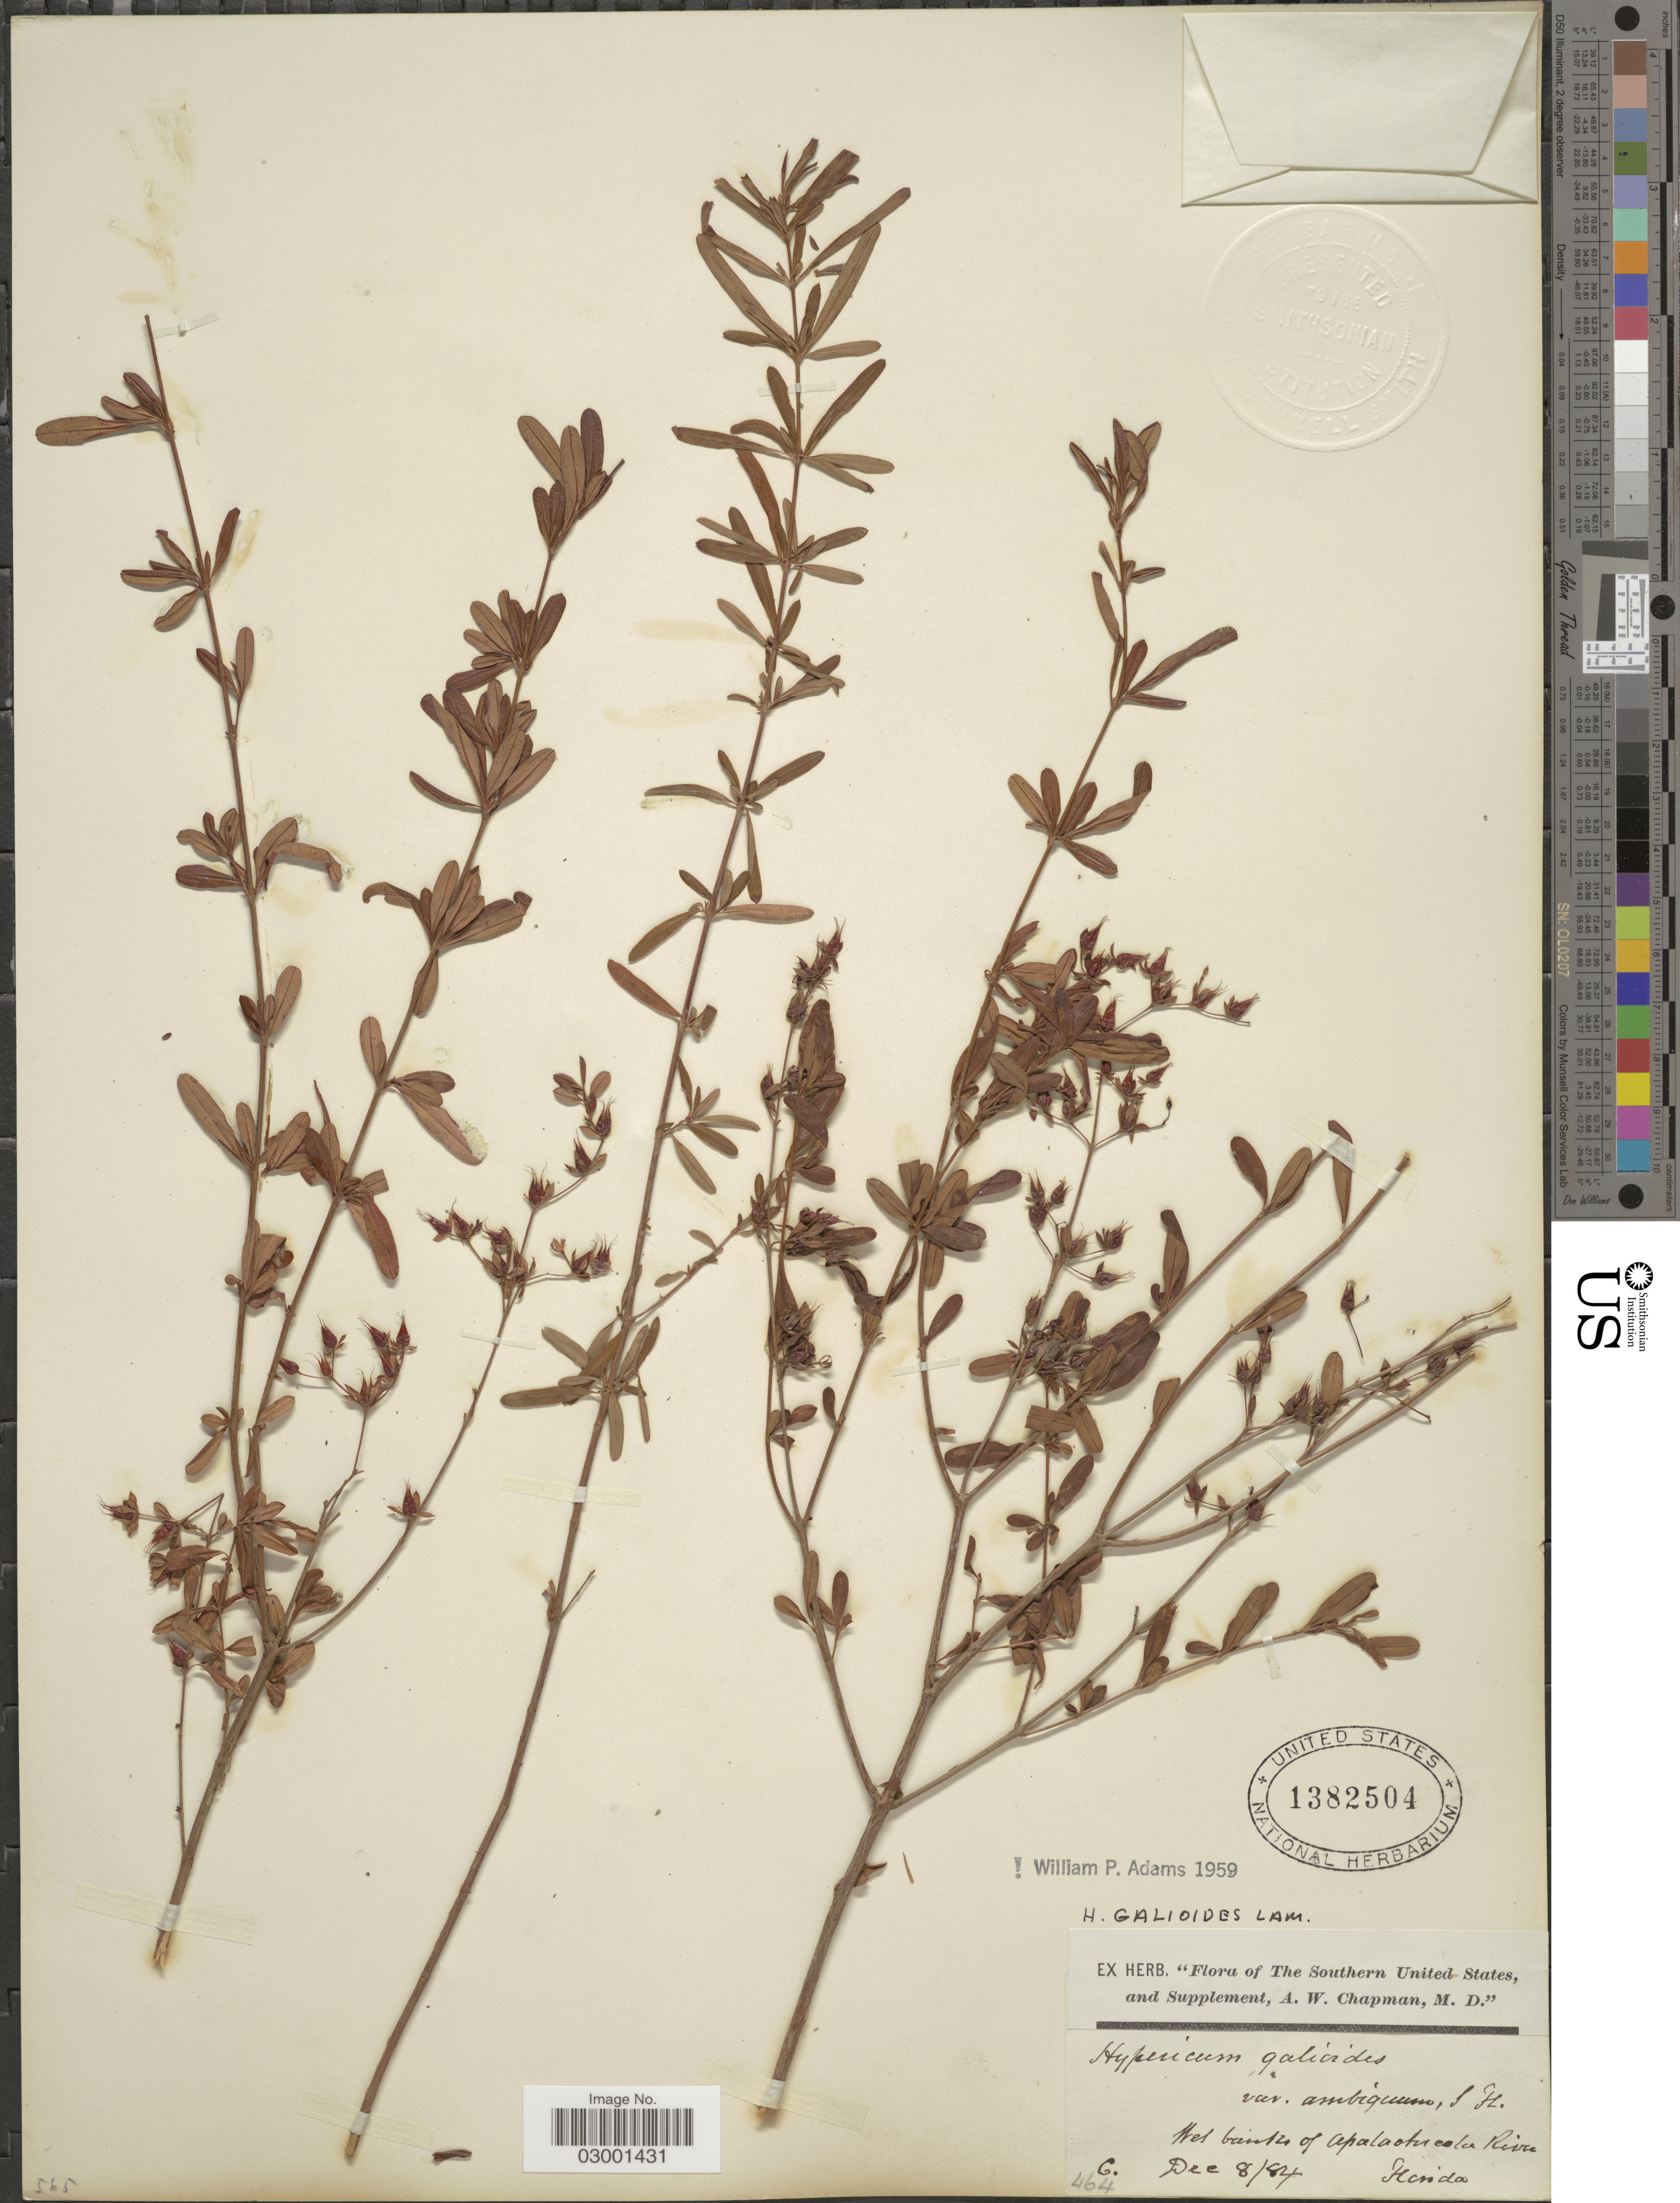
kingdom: Plantae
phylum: Tracheophyta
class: Magnoliopsida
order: Malpighiales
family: Hypericaceae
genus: Hypericum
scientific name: Hypericum galioides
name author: Lam.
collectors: ex herb. A.W. Chapman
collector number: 464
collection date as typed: Transcribed d/m/y: 8/12/84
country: United States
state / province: Florida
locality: Southern United States, and supplement. Wet banks of Apalachicola River.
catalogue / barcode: US 1382504